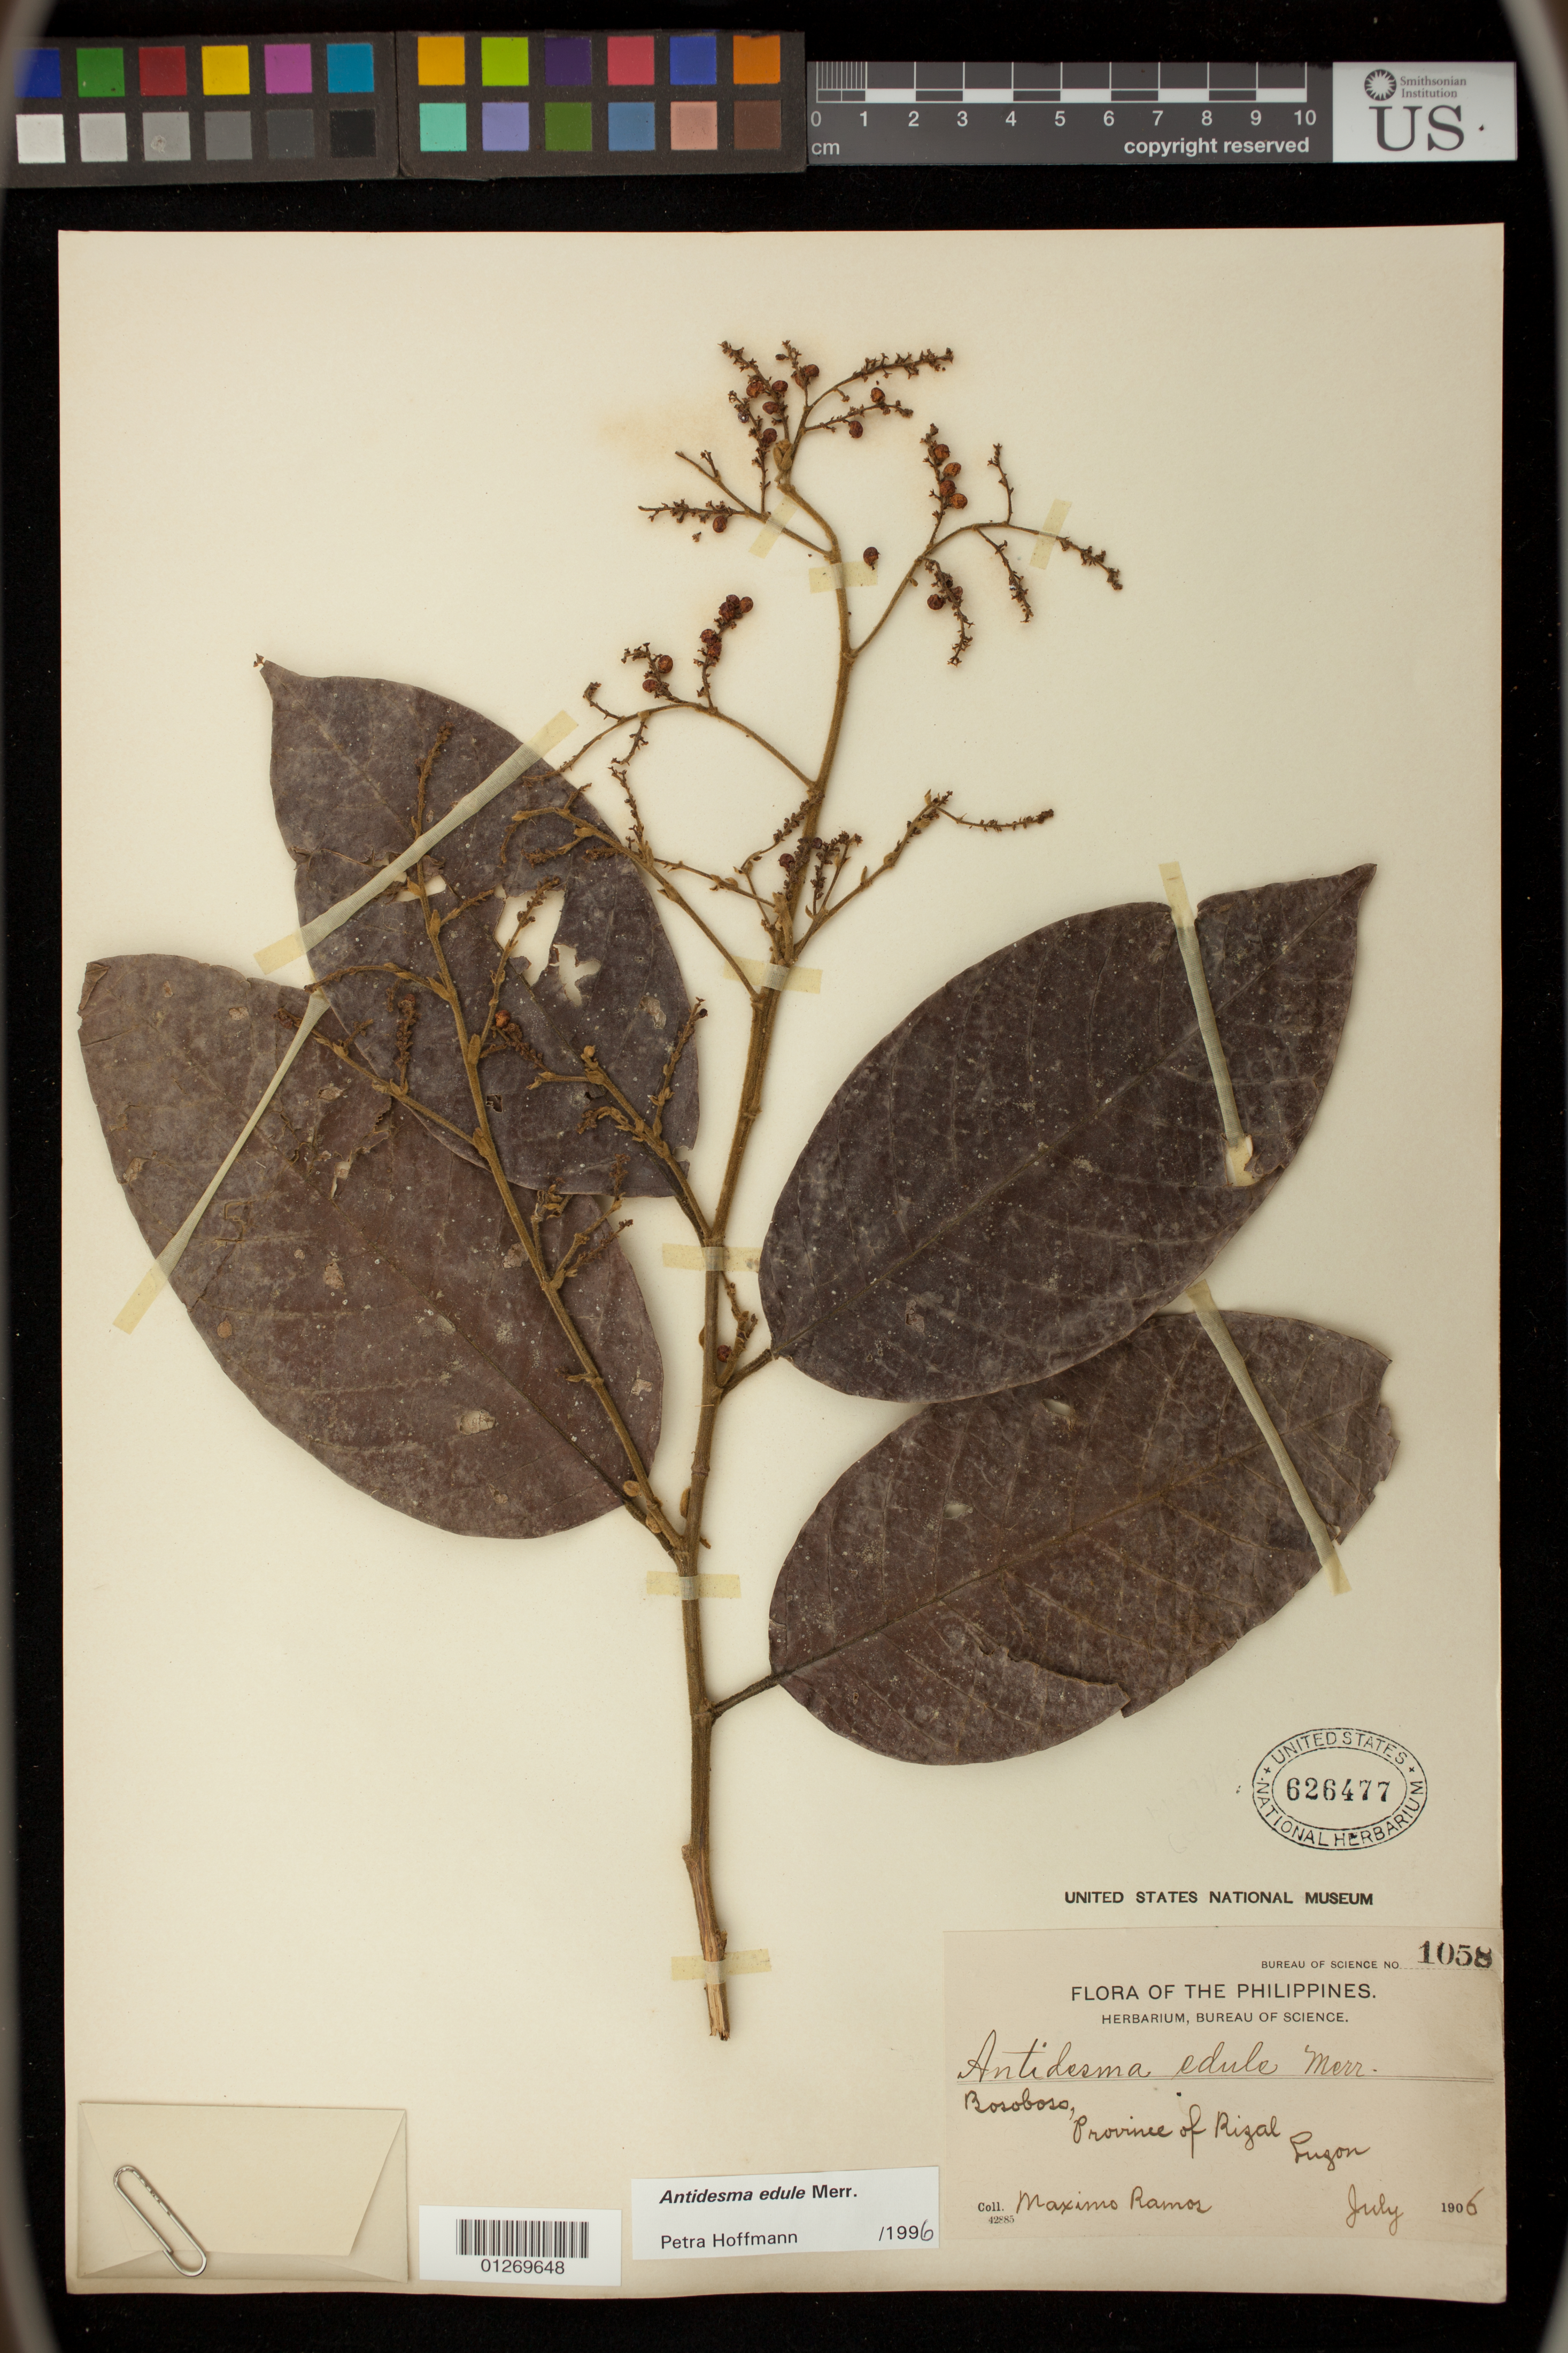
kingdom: Plantae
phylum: Tracheophyta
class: Magnoliopsida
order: Malpighiales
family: Phyllanthaceae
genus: Antidesma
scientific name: Antidesma edule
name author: Merr.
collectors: M. Ramos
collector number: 1058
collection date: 1906-07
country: Philippines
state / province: Calabarzon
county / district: Rizal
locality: Boroboso, Luzon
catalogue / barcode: US 626477